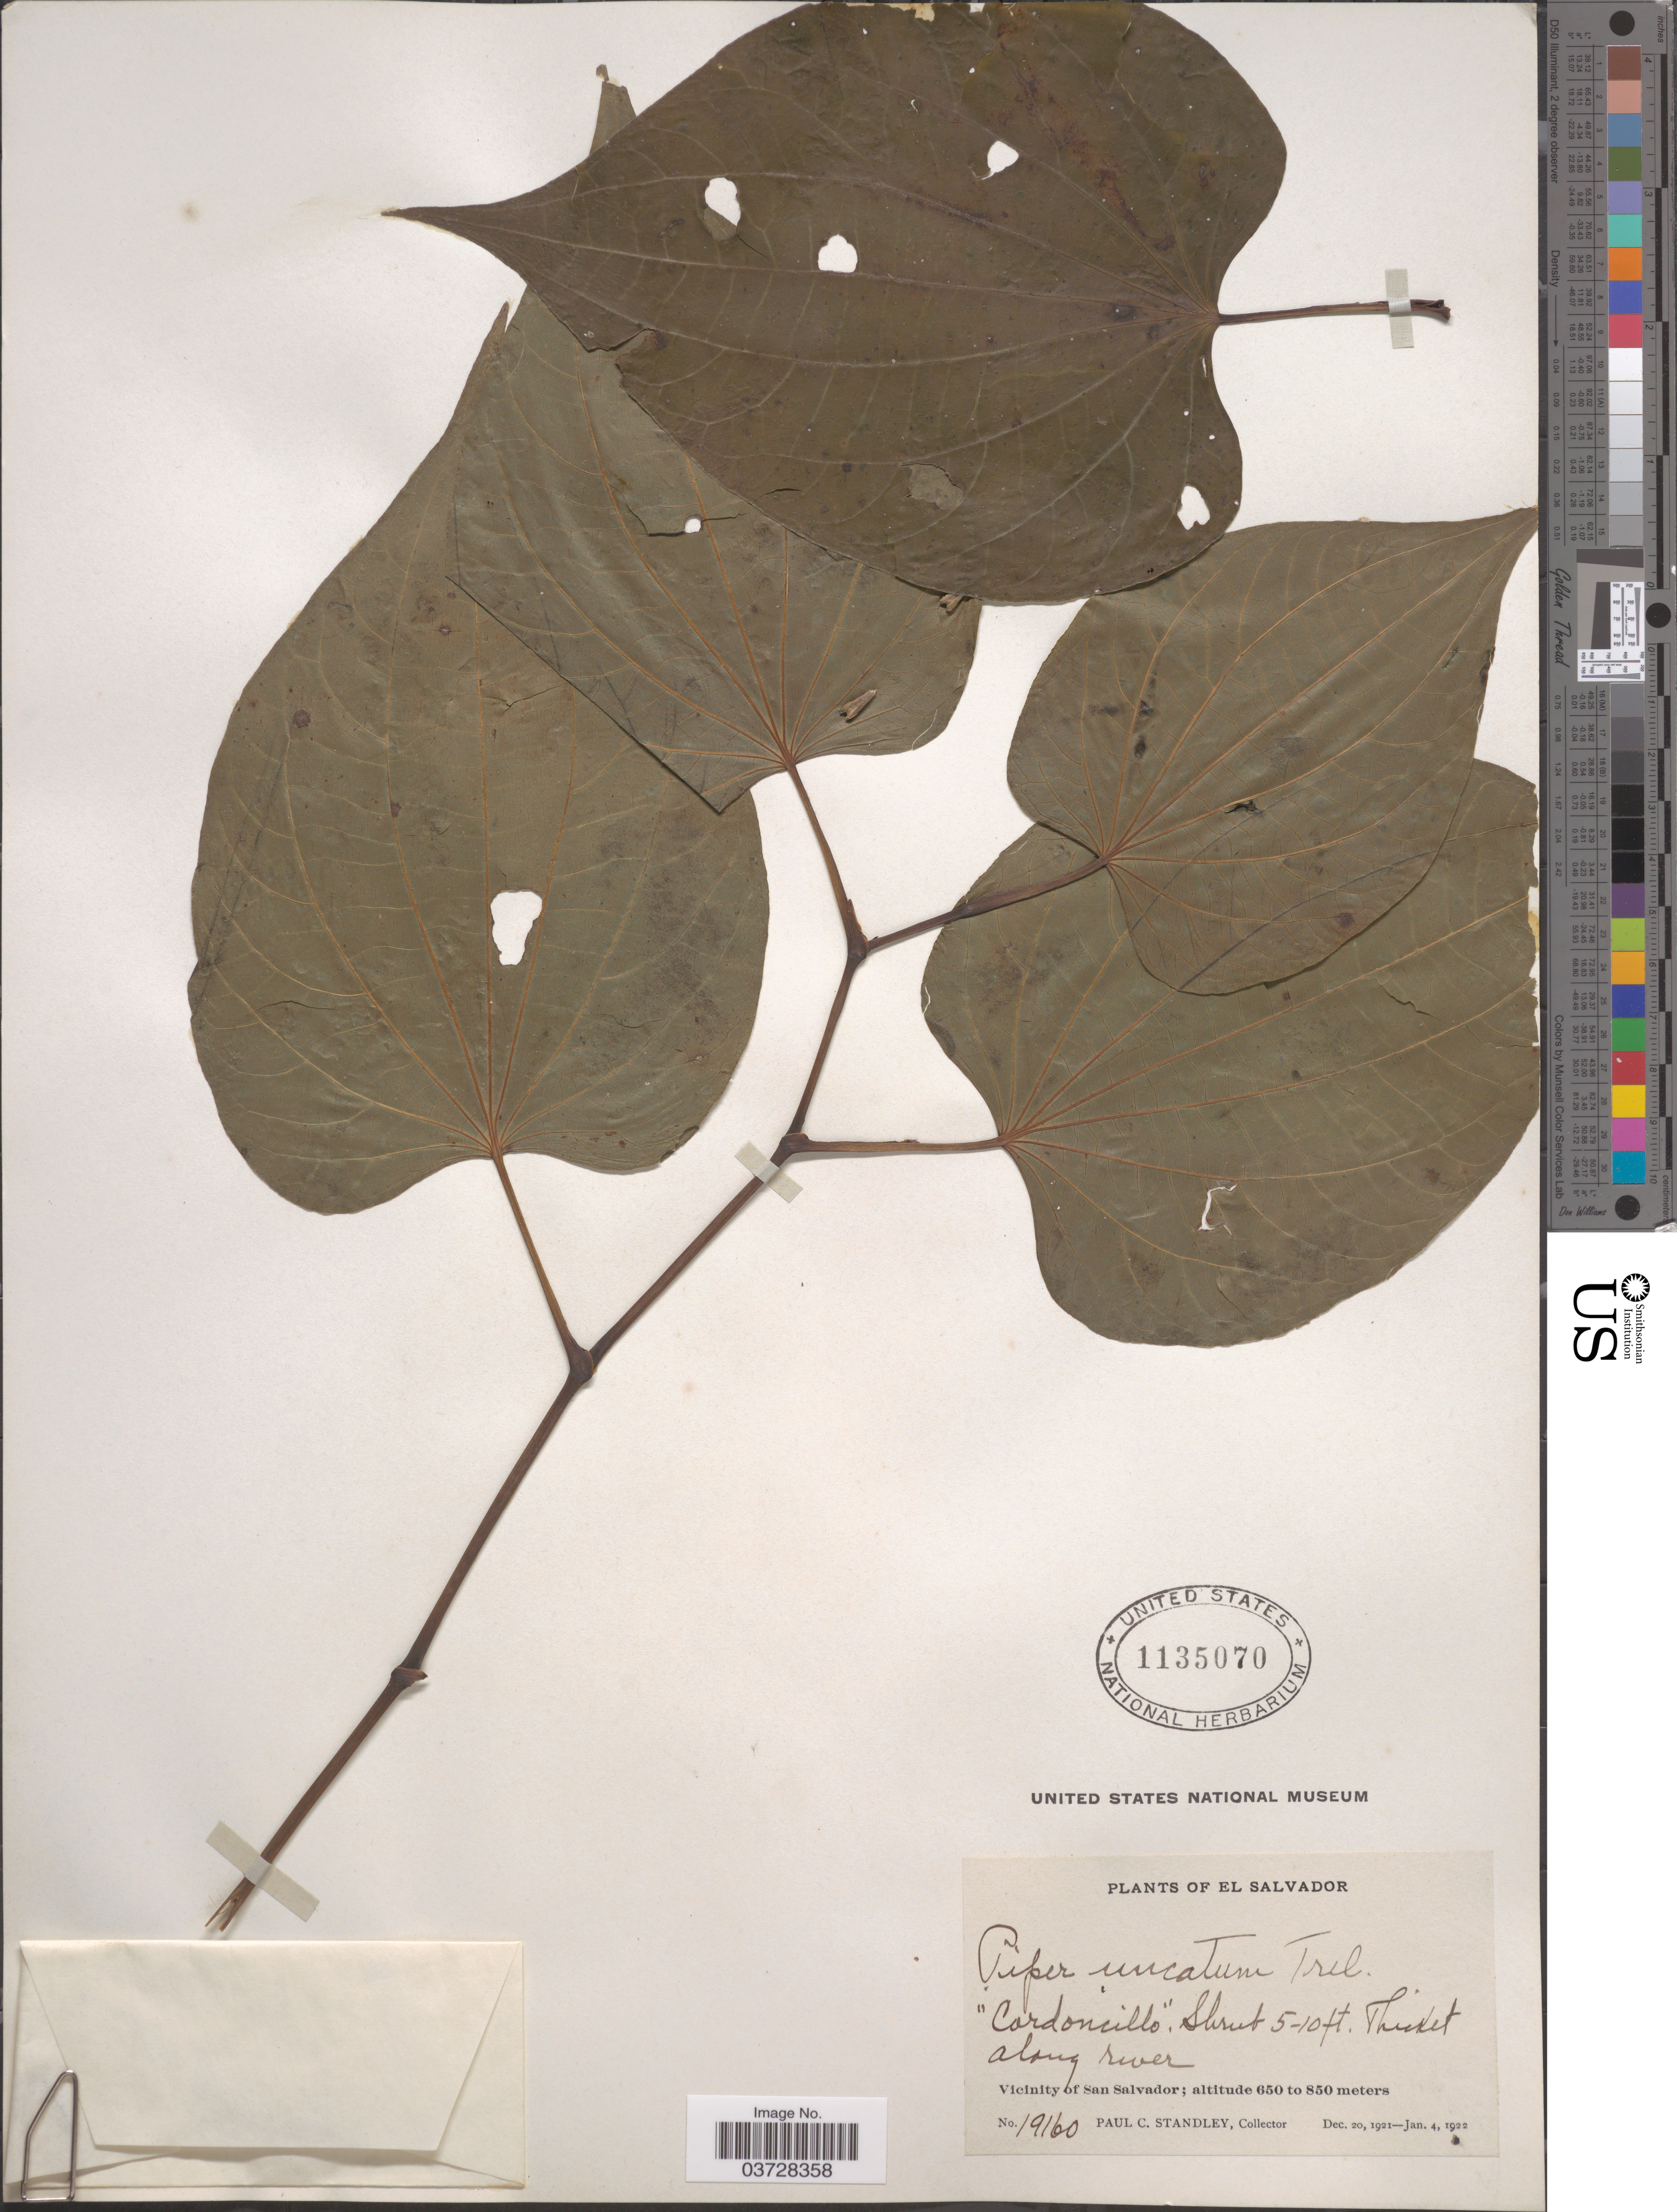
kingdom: Plantae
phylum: Tracheophyta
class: Magnoliopsida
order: Piperales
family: Piperaceae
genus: Piper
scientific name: Piper marginatum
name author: Jacq.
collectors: P. C. Standley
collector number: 19160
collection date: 1921-12-20/1922-01-04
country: El Salvador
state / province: San Salvador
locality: Vicinity of San Salvador.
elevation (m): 650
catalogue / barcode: US 1135070